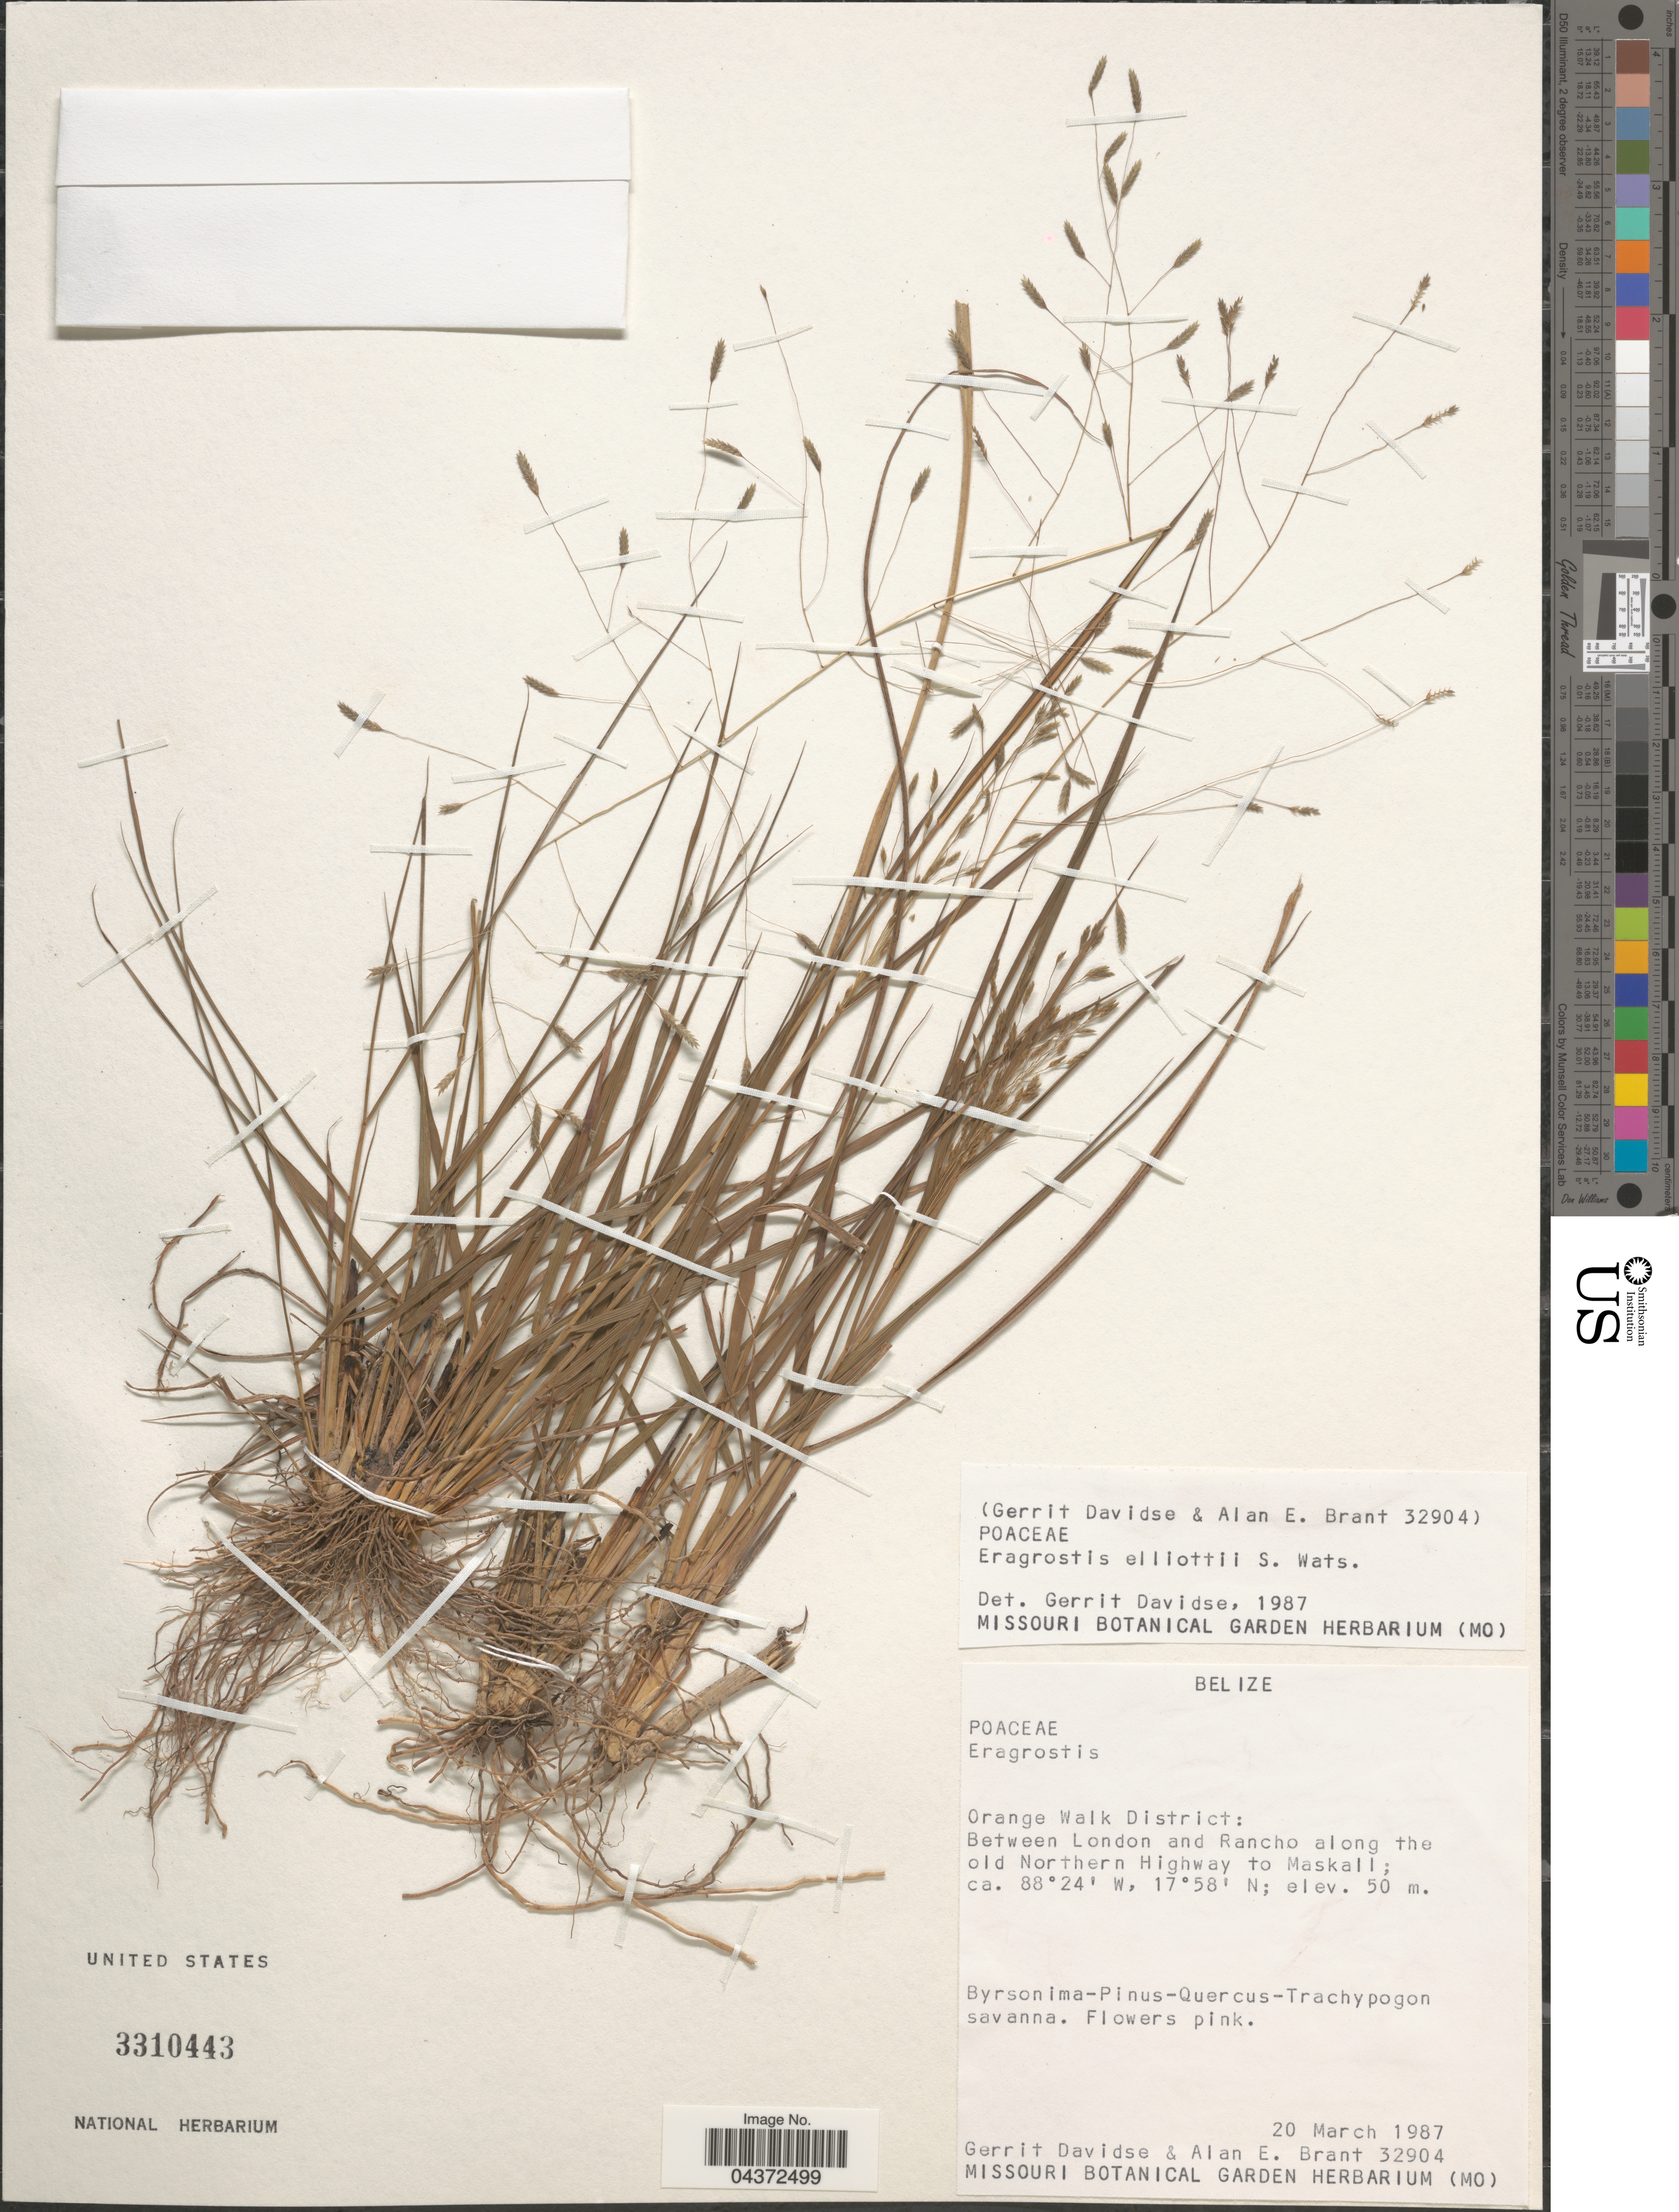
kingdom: Plantae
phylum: Tracheophyta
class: Liliopsida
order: Poales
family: Poaceae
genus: Eragrostis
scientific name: Eragrostis elliottii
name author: S. Watson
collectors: G. Davidse & A. Brant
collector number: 32904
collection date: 1987-03-20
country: Belize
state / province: Orange Walk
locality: Orange Walk District: Between London and Rancho along the old Northern Highway to Maskall.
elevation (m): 50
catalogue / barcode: US 3310443